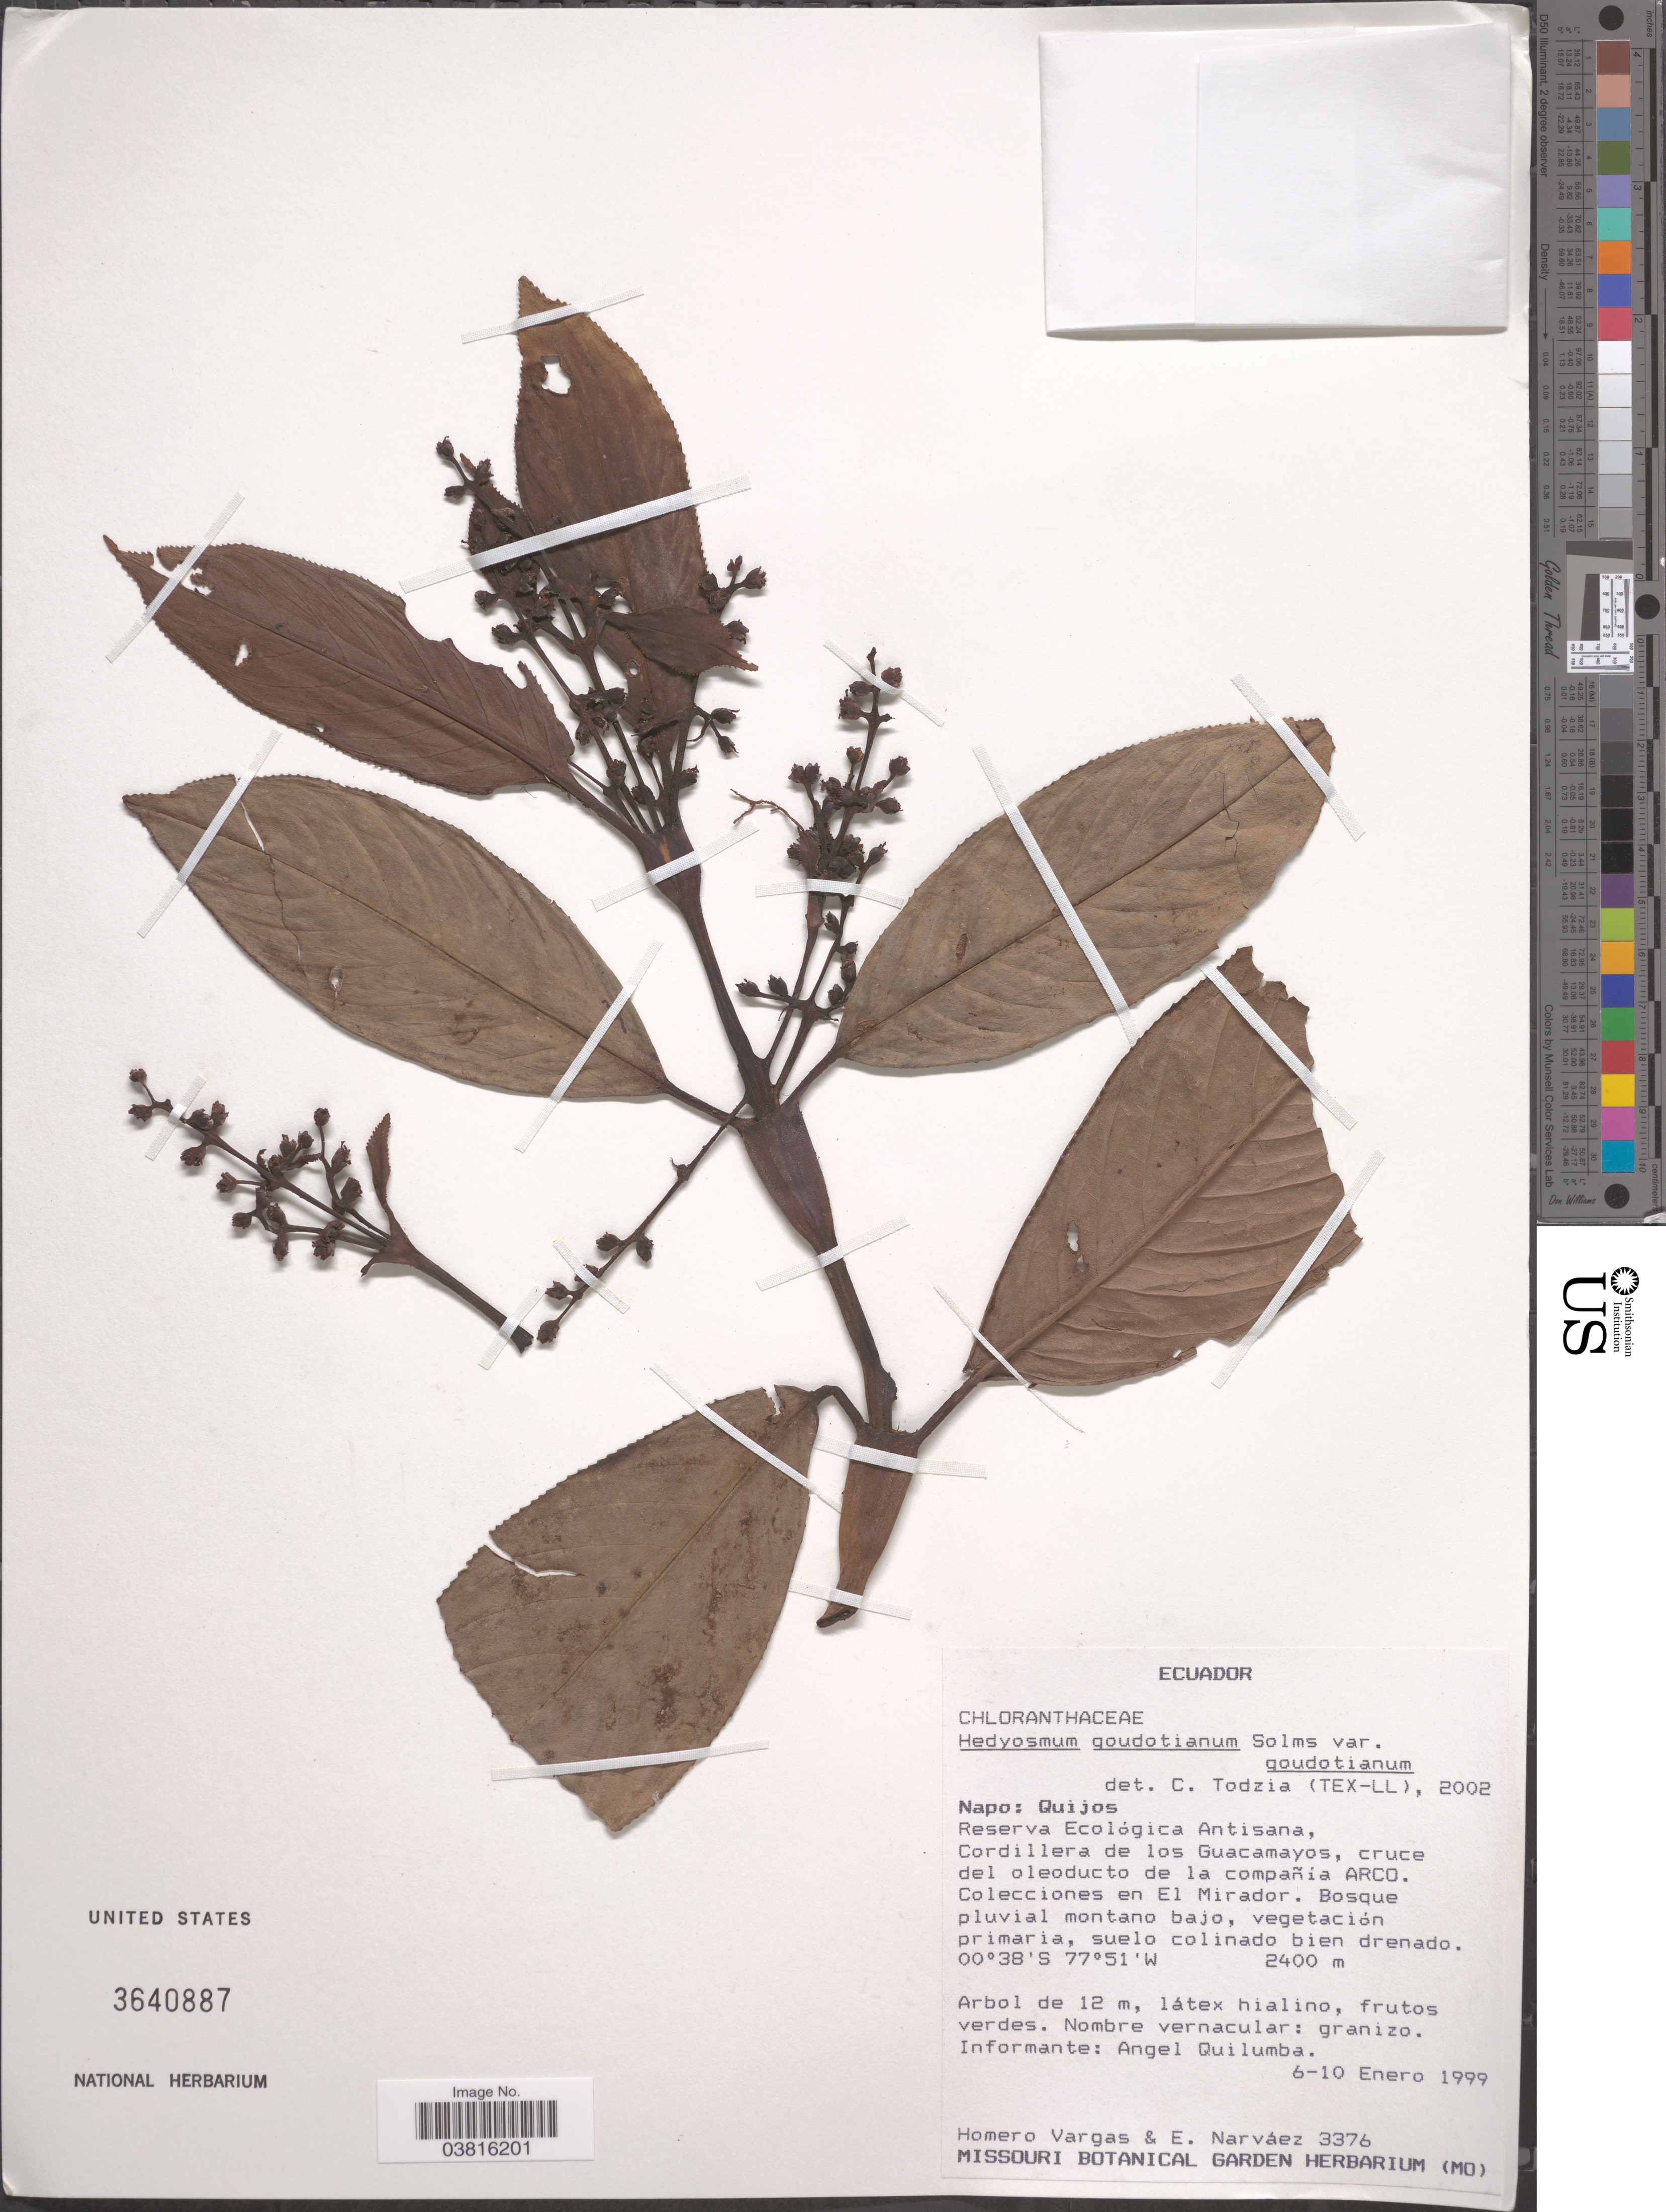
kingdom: Plantae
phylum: Tracheophyta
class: Magnoliopsida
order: Chloranthales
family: Chloranthaceae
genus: Hedyosmum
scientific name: Hedyosmum goudotianum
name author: Solms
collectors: H. Vargas & E. Narváez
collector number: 3376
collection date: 1999-01-06/1999-01-10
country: Ecuador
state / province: Napo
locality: Quijos. Reserva Ecológica Antisana, Cordillera de los Guacamayos, cruce del oleoducto de la compañia Arco. En El Mirador.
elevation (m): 2400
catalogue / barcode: US 3640887